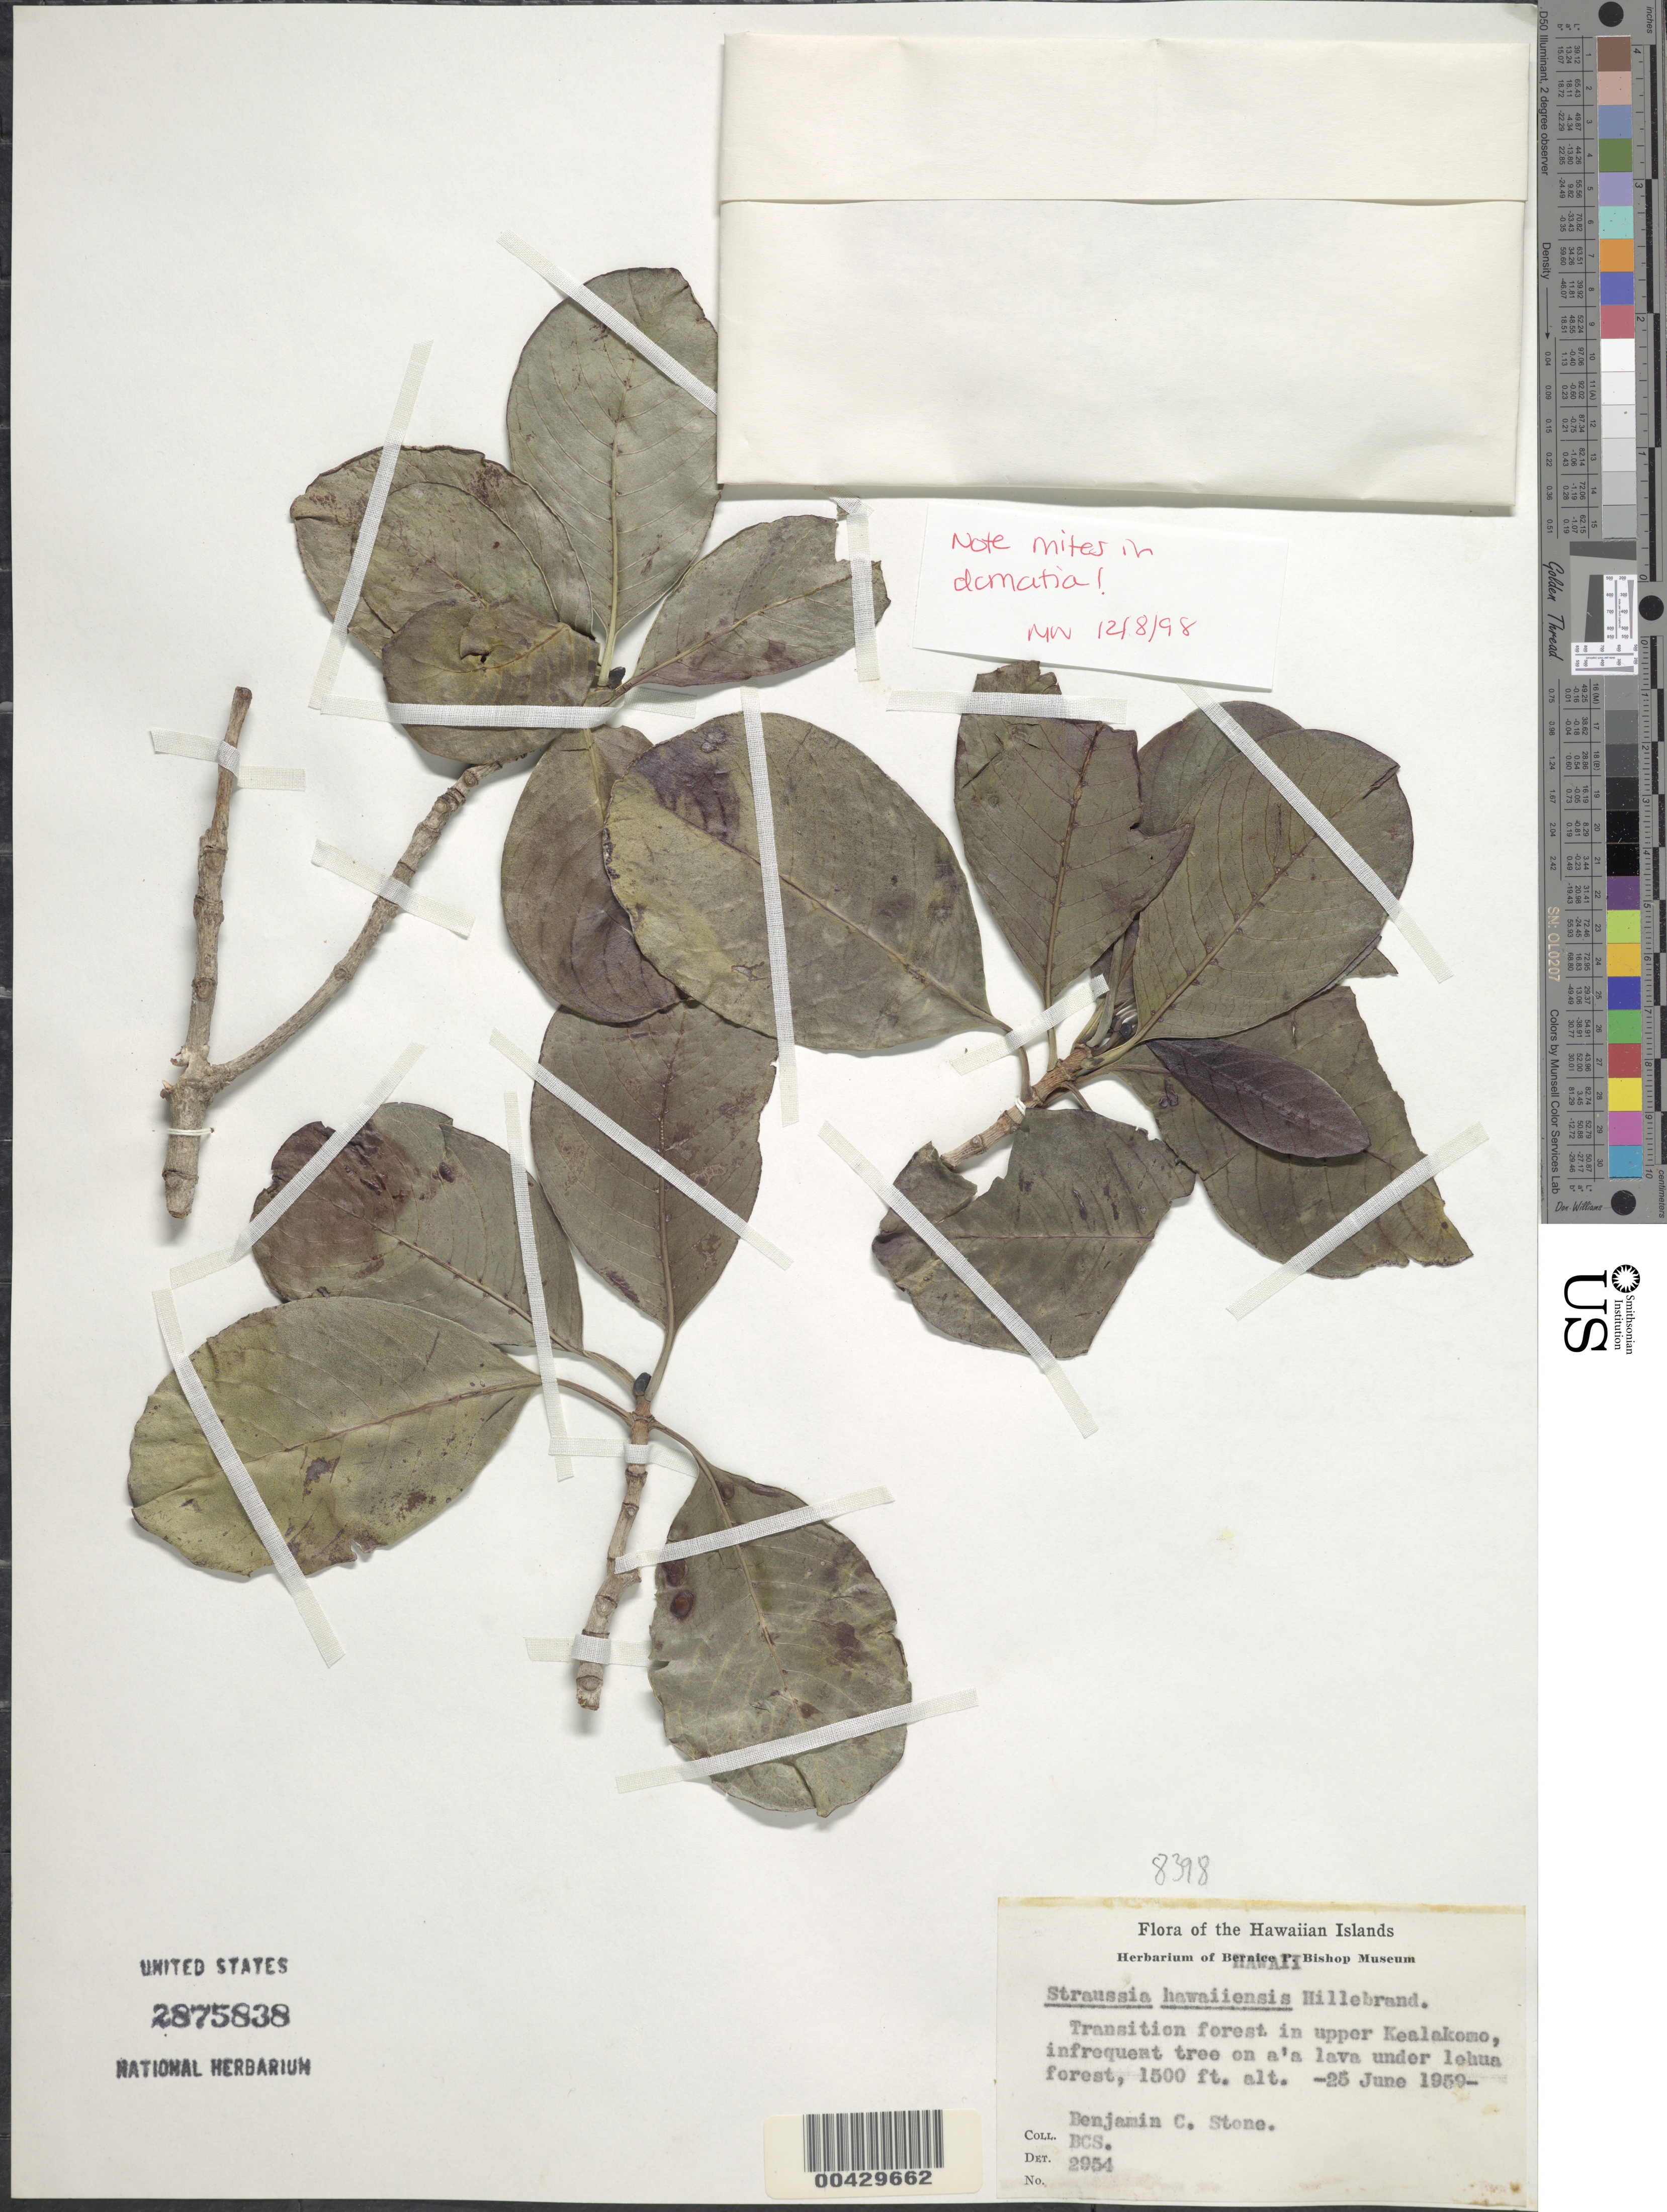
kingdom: Plantae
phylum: Tracheophyta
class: Magnoliopsida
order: Gentianales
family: Rubiaceae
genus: Psychotria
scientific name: Psychotria hawaiiensis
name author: (A. Gray) Fosberg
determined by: Stone, Benjamin C.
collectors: B. C. Stone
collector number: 2954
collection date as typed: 25 Jun 1959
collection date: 1959-06-25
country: United States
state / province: Hawaii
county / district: Hawaii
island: Hawaii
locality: upper Kealakomo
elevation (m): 457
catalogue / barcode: US 2875838